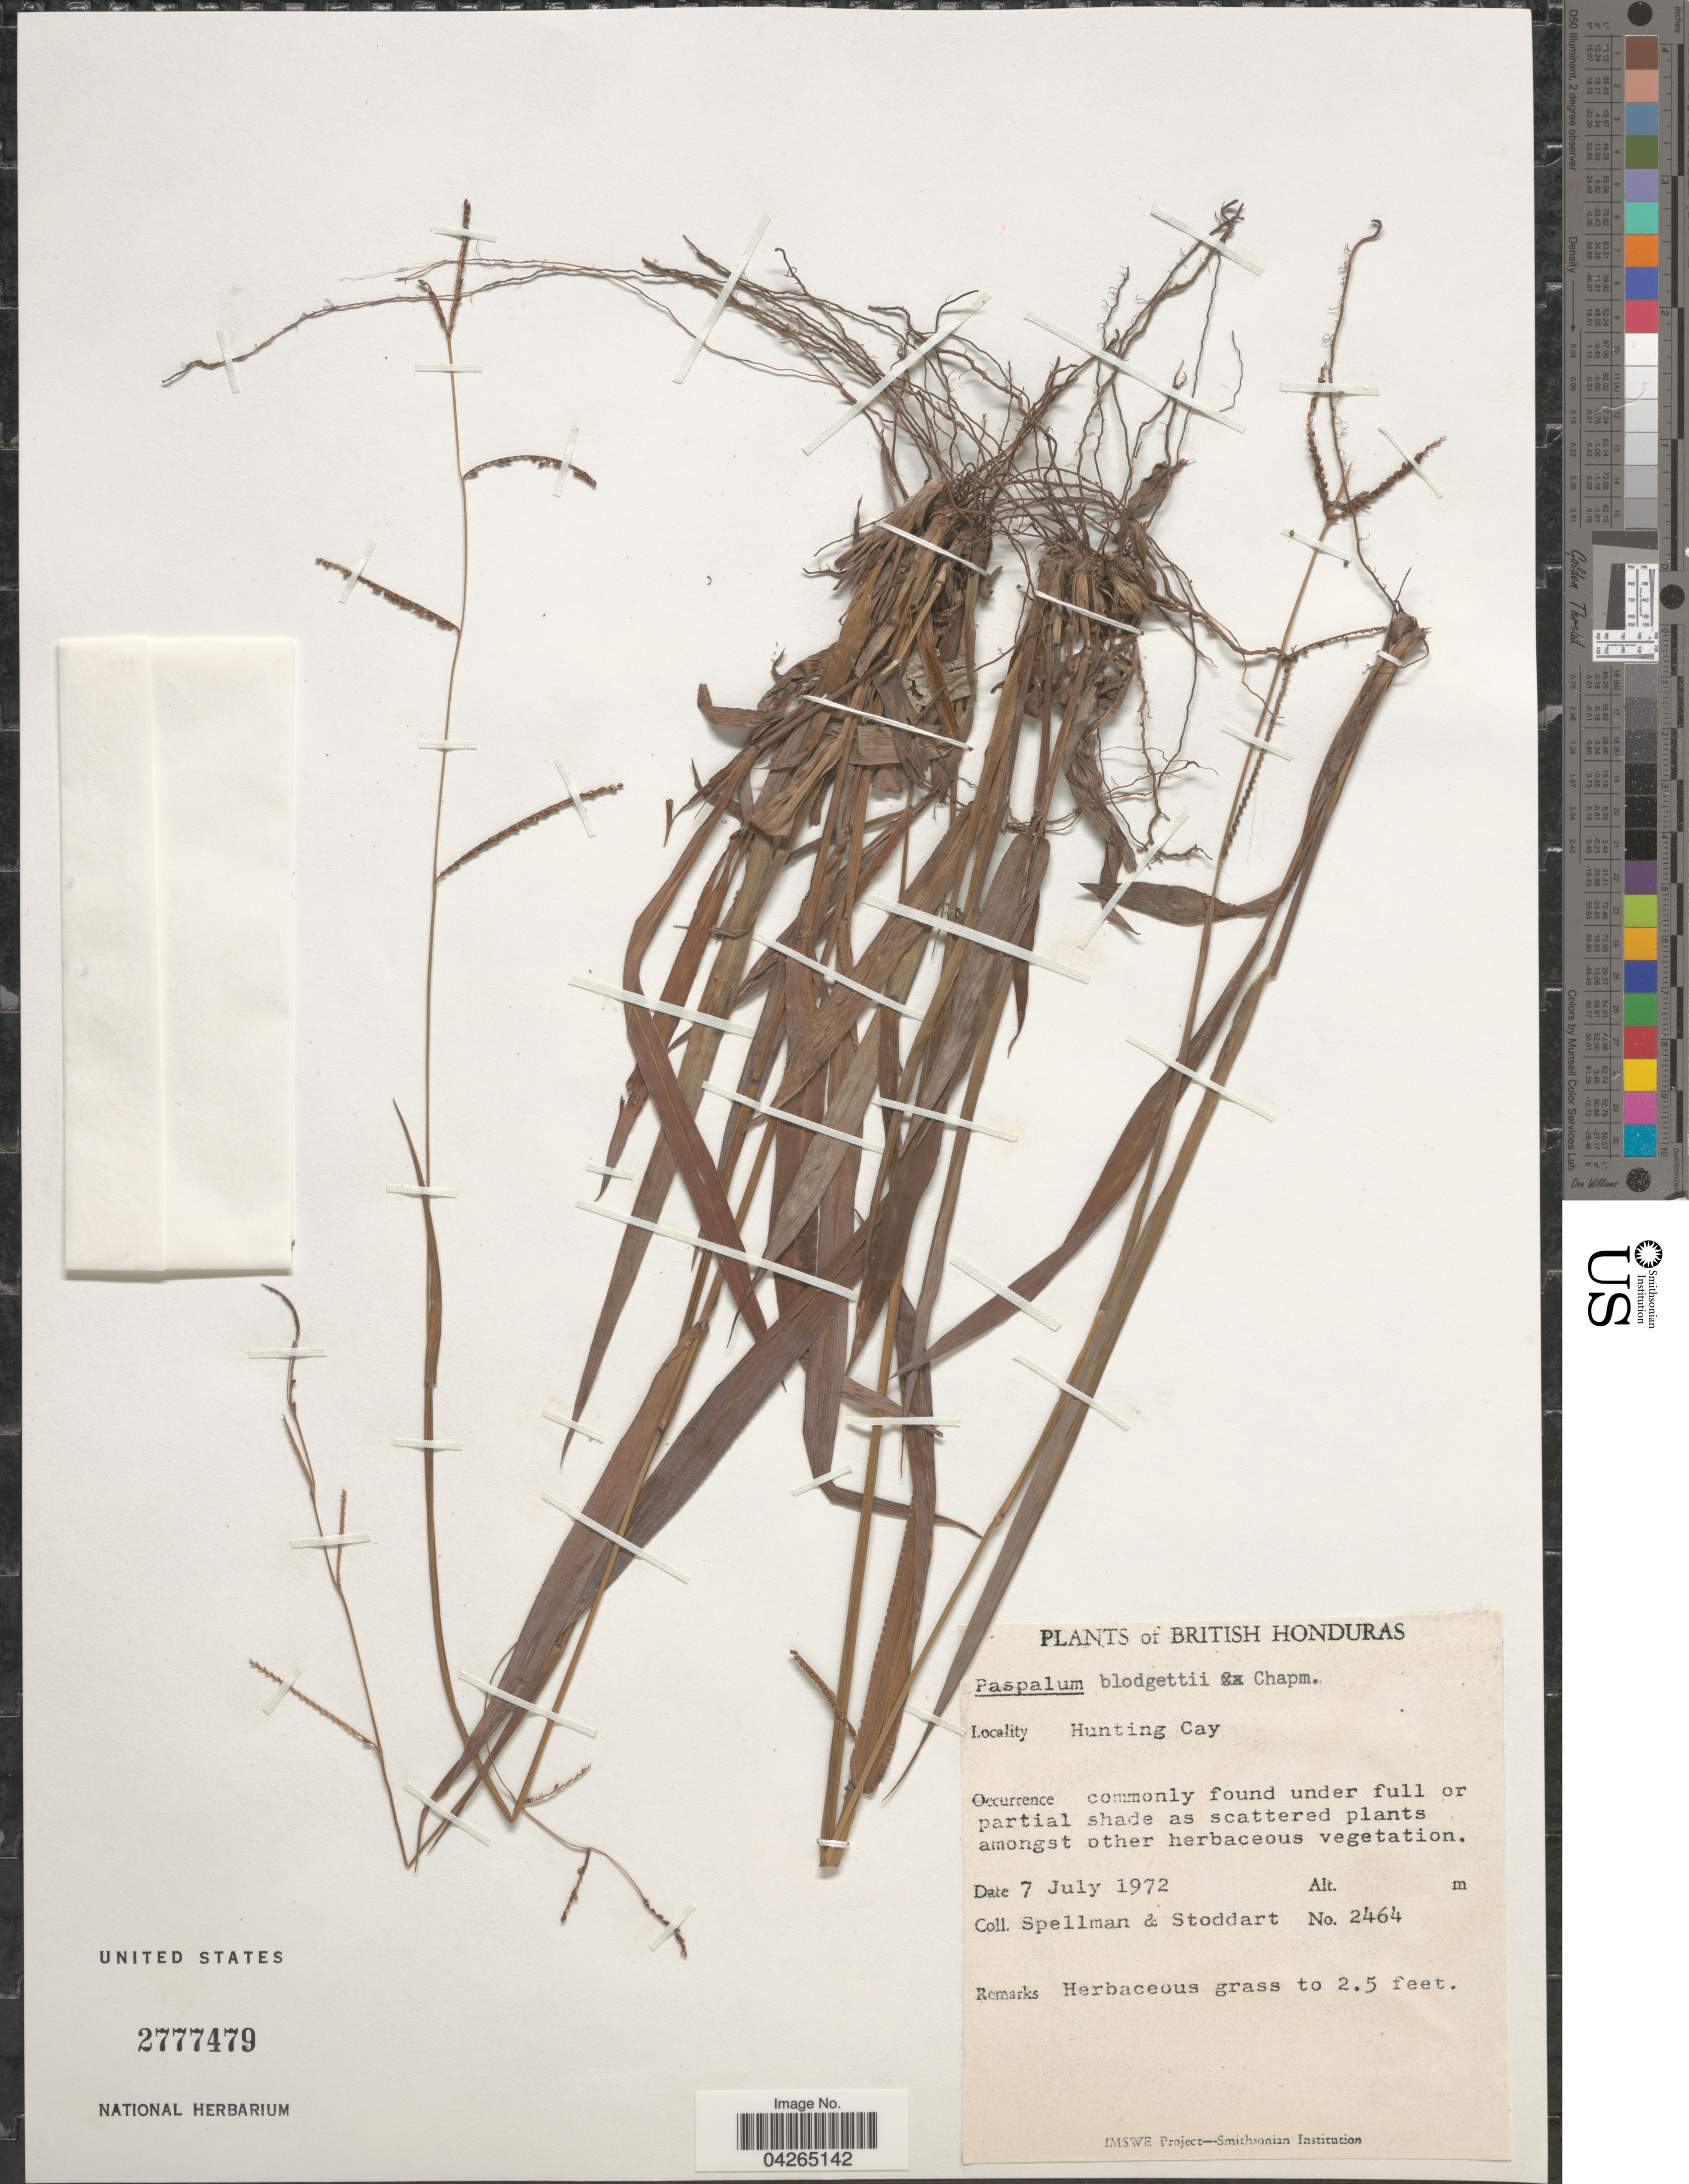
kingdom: Plantae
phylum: Tracheophyta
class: Liliopsida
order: Poales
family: Poaceae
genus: Paspalum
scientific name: Paspalum blodgettii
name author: Chapm.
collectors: Spellman, -- & -. Stoddart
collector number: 2464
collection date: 1972-07-07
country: Belize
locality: British Honduras. Hunting Cay.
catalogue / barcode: US 2777479